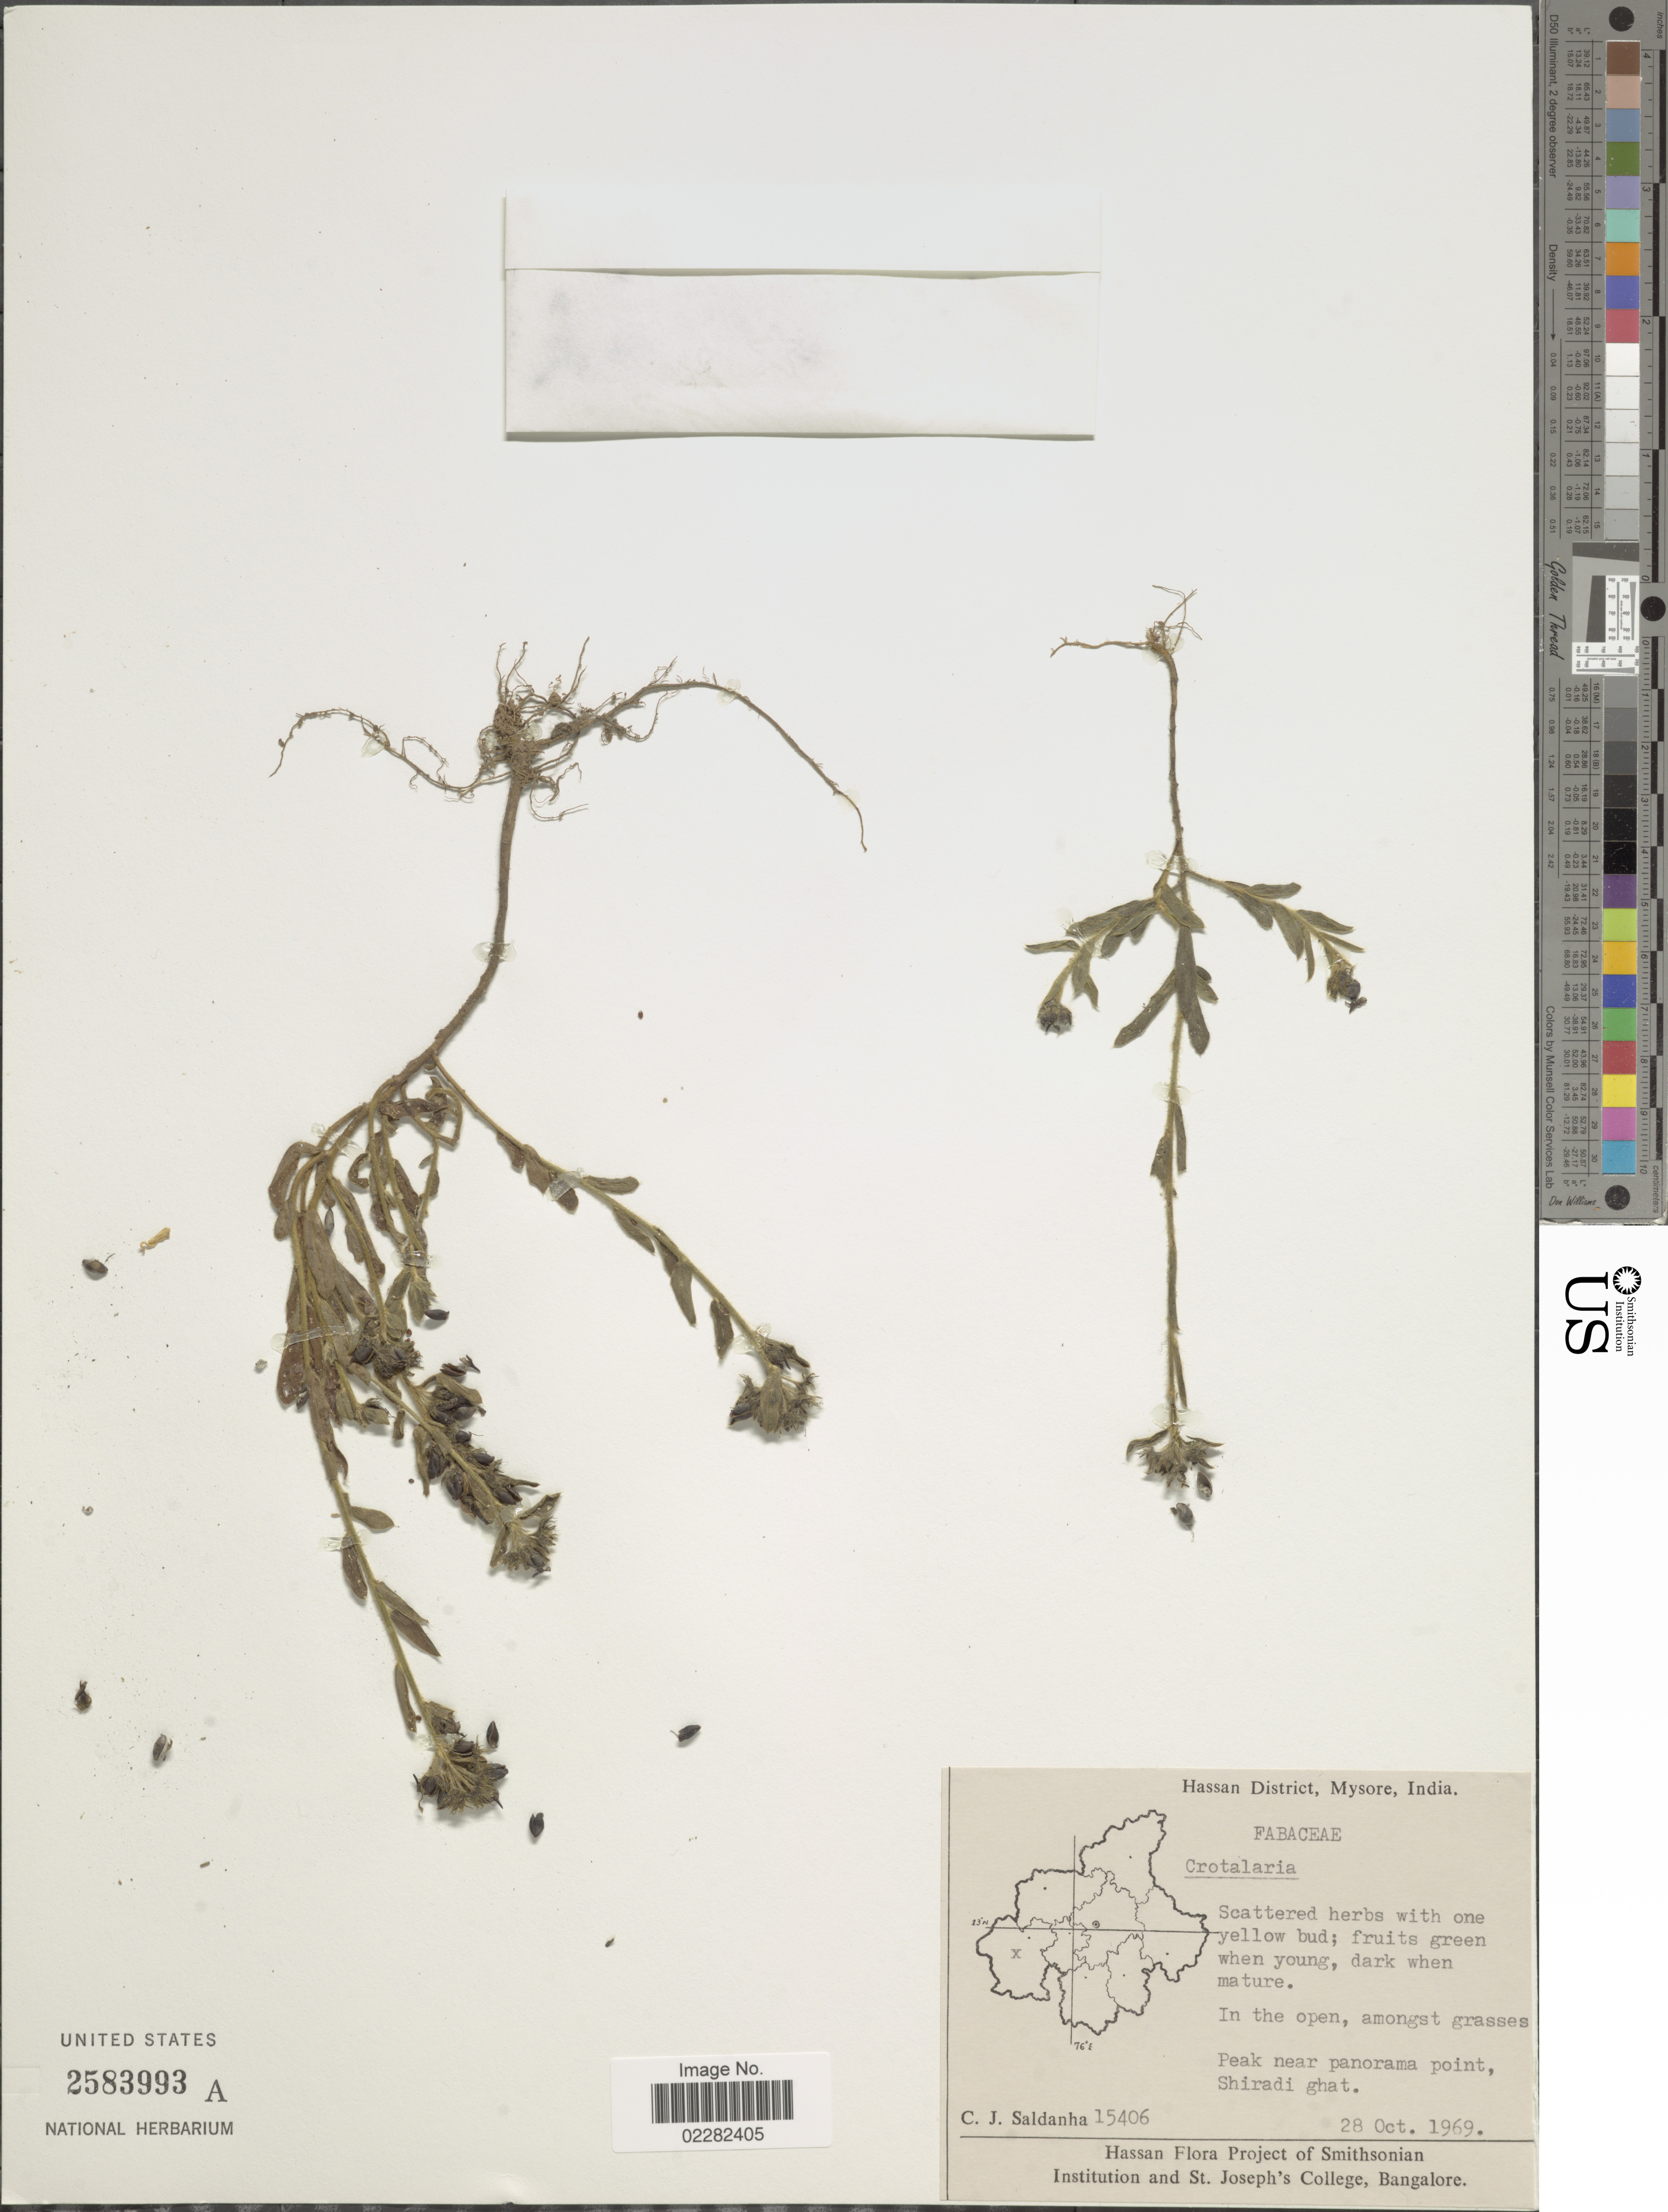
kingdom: Plantae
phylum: Tracheophyta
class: Magnoliopsida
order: Fabales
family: Fabaceae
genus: Crotalaria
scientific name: Crotalaria sp.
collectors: C. J. Saldanha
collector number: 15406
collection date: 1969-10-28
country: India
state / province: Karnataka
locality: Hassan District, Mysore, Peak near panorma point, Shiradi ghat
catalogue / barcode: US 2583993A